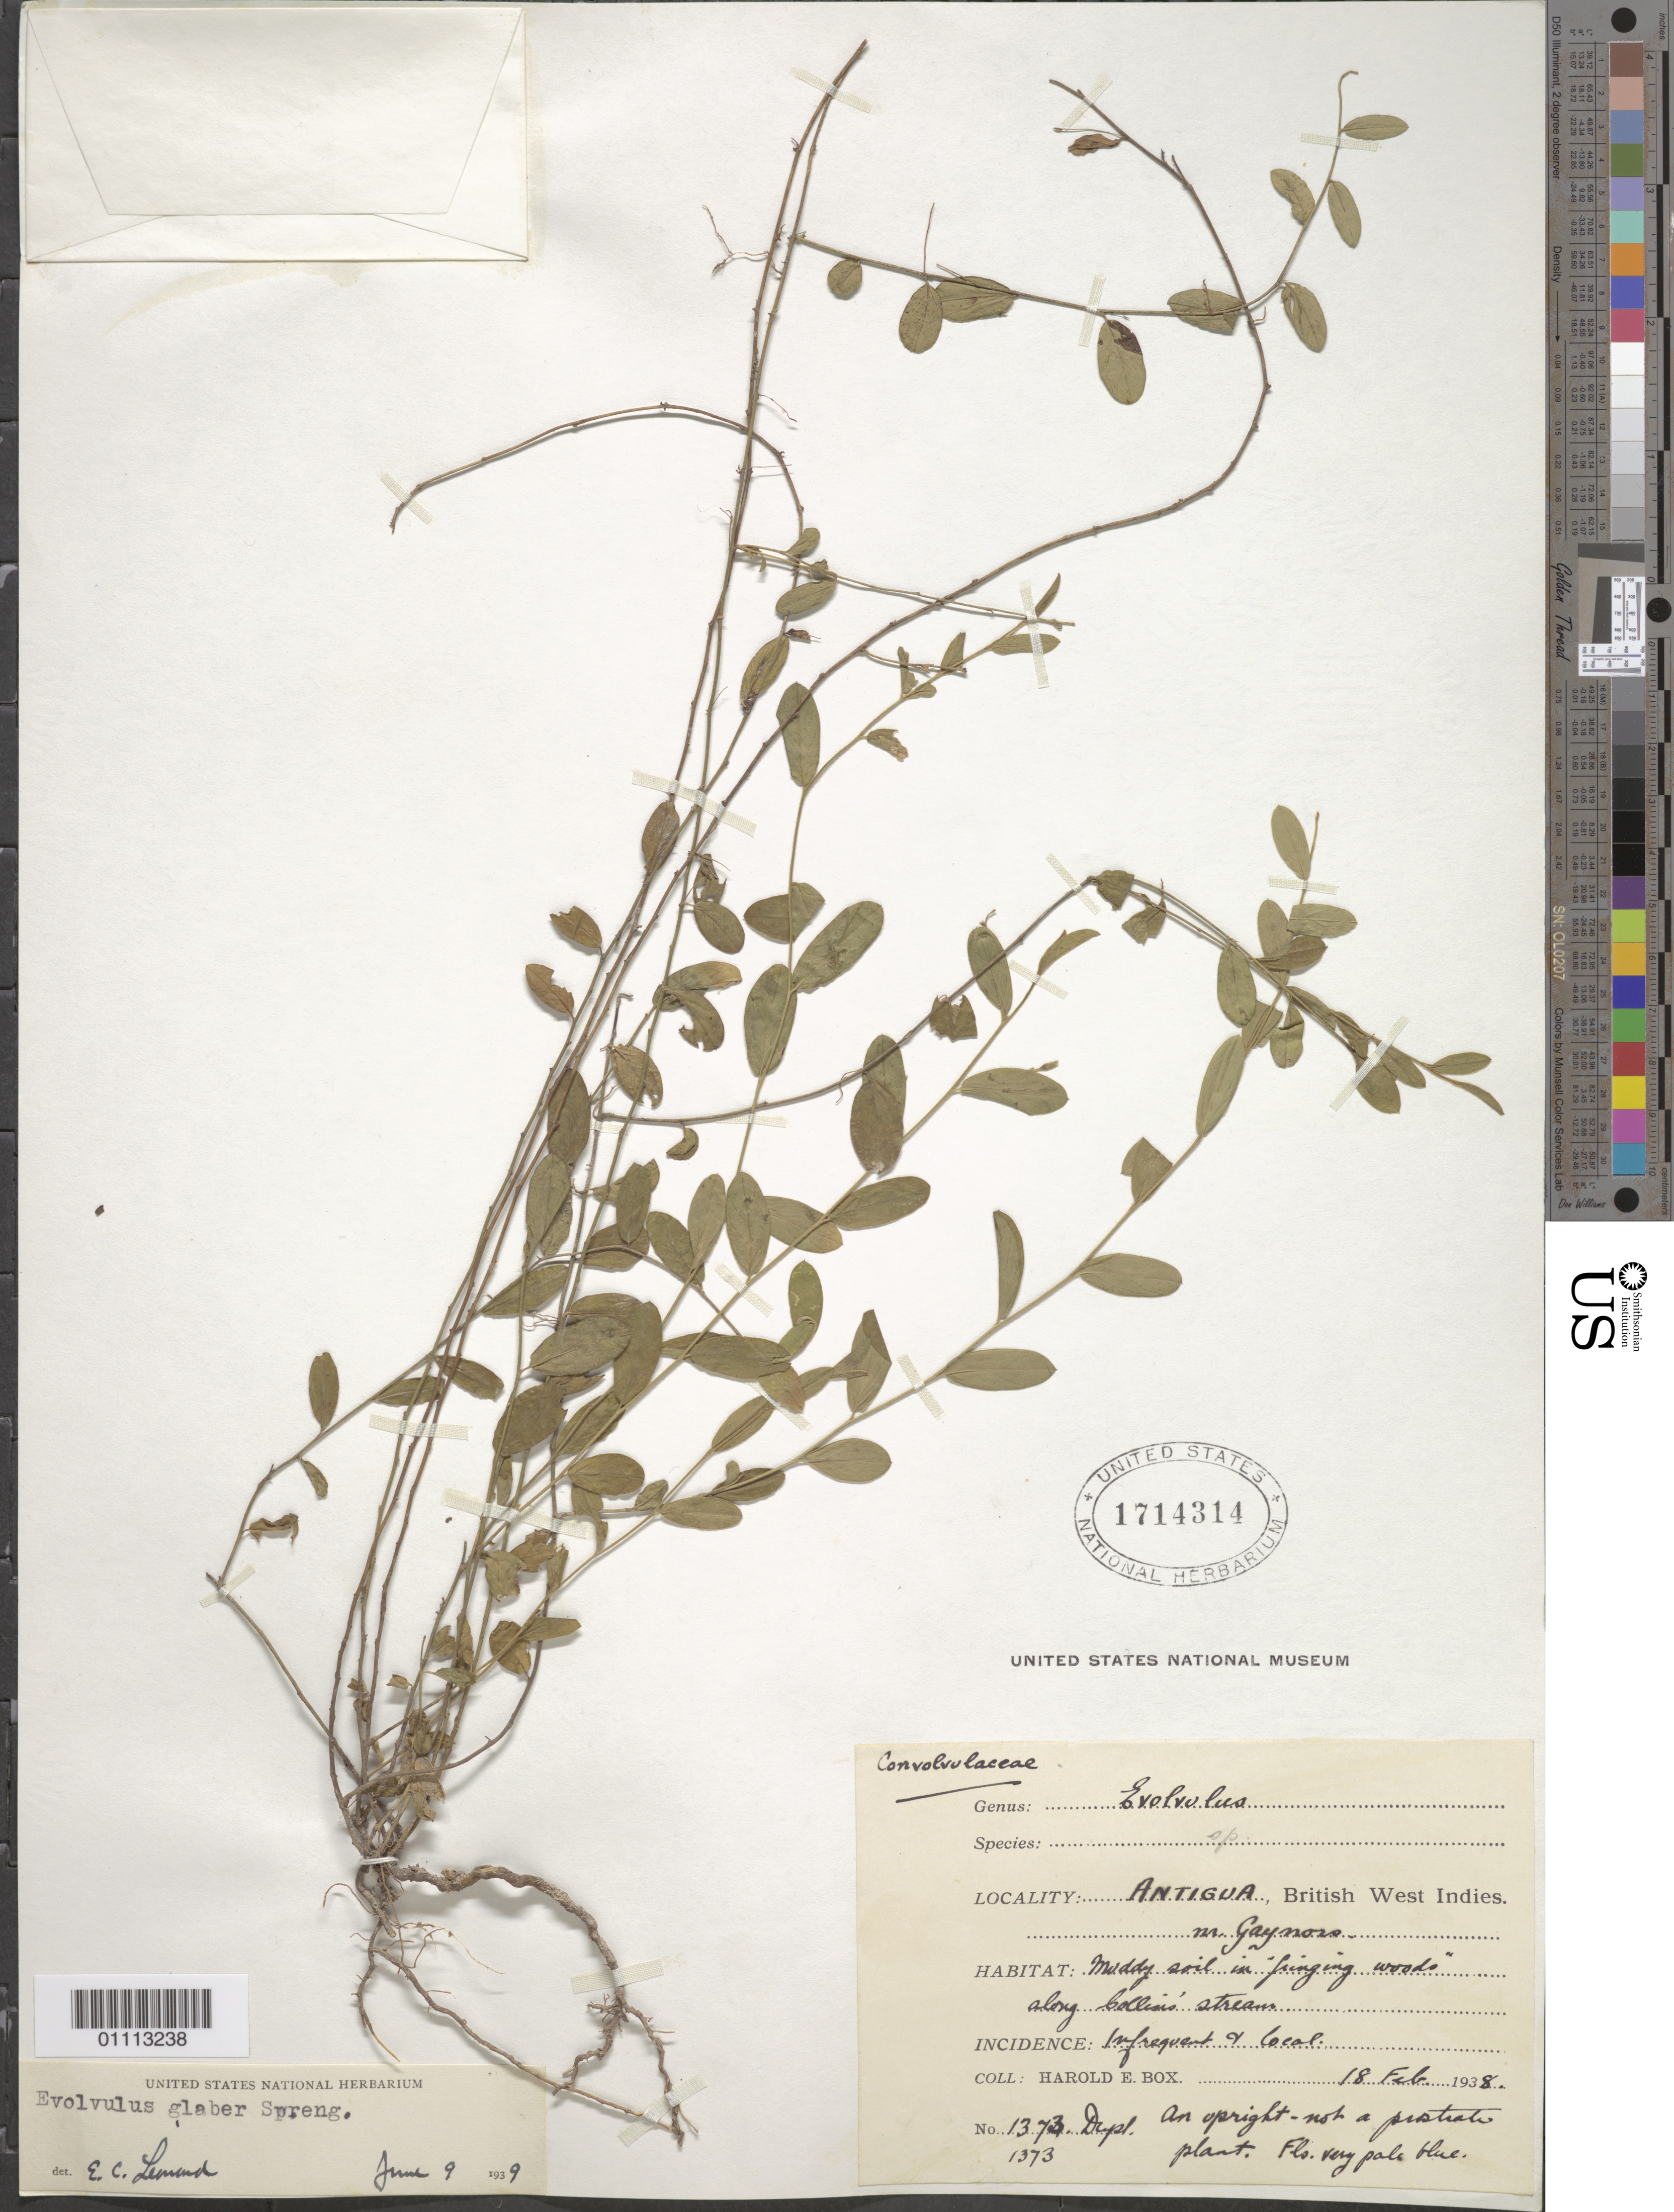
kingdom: Plantae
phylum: Tracheophyta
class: Magnoliopsida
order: Solanales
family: Convolvulaceae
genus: Evolvulus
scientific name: Evolvulus convolvuloides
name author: (Willd. ex Schult.) Stearn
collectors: H. E. Box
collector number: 1373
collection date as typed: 18 Feb 1938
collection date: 1938-02-18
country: Antigua and Barbuda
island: Leeward Is.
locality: Gaynors. Muddy soil in "fringing woods" along Collins' stream.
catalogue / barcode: US 1714314